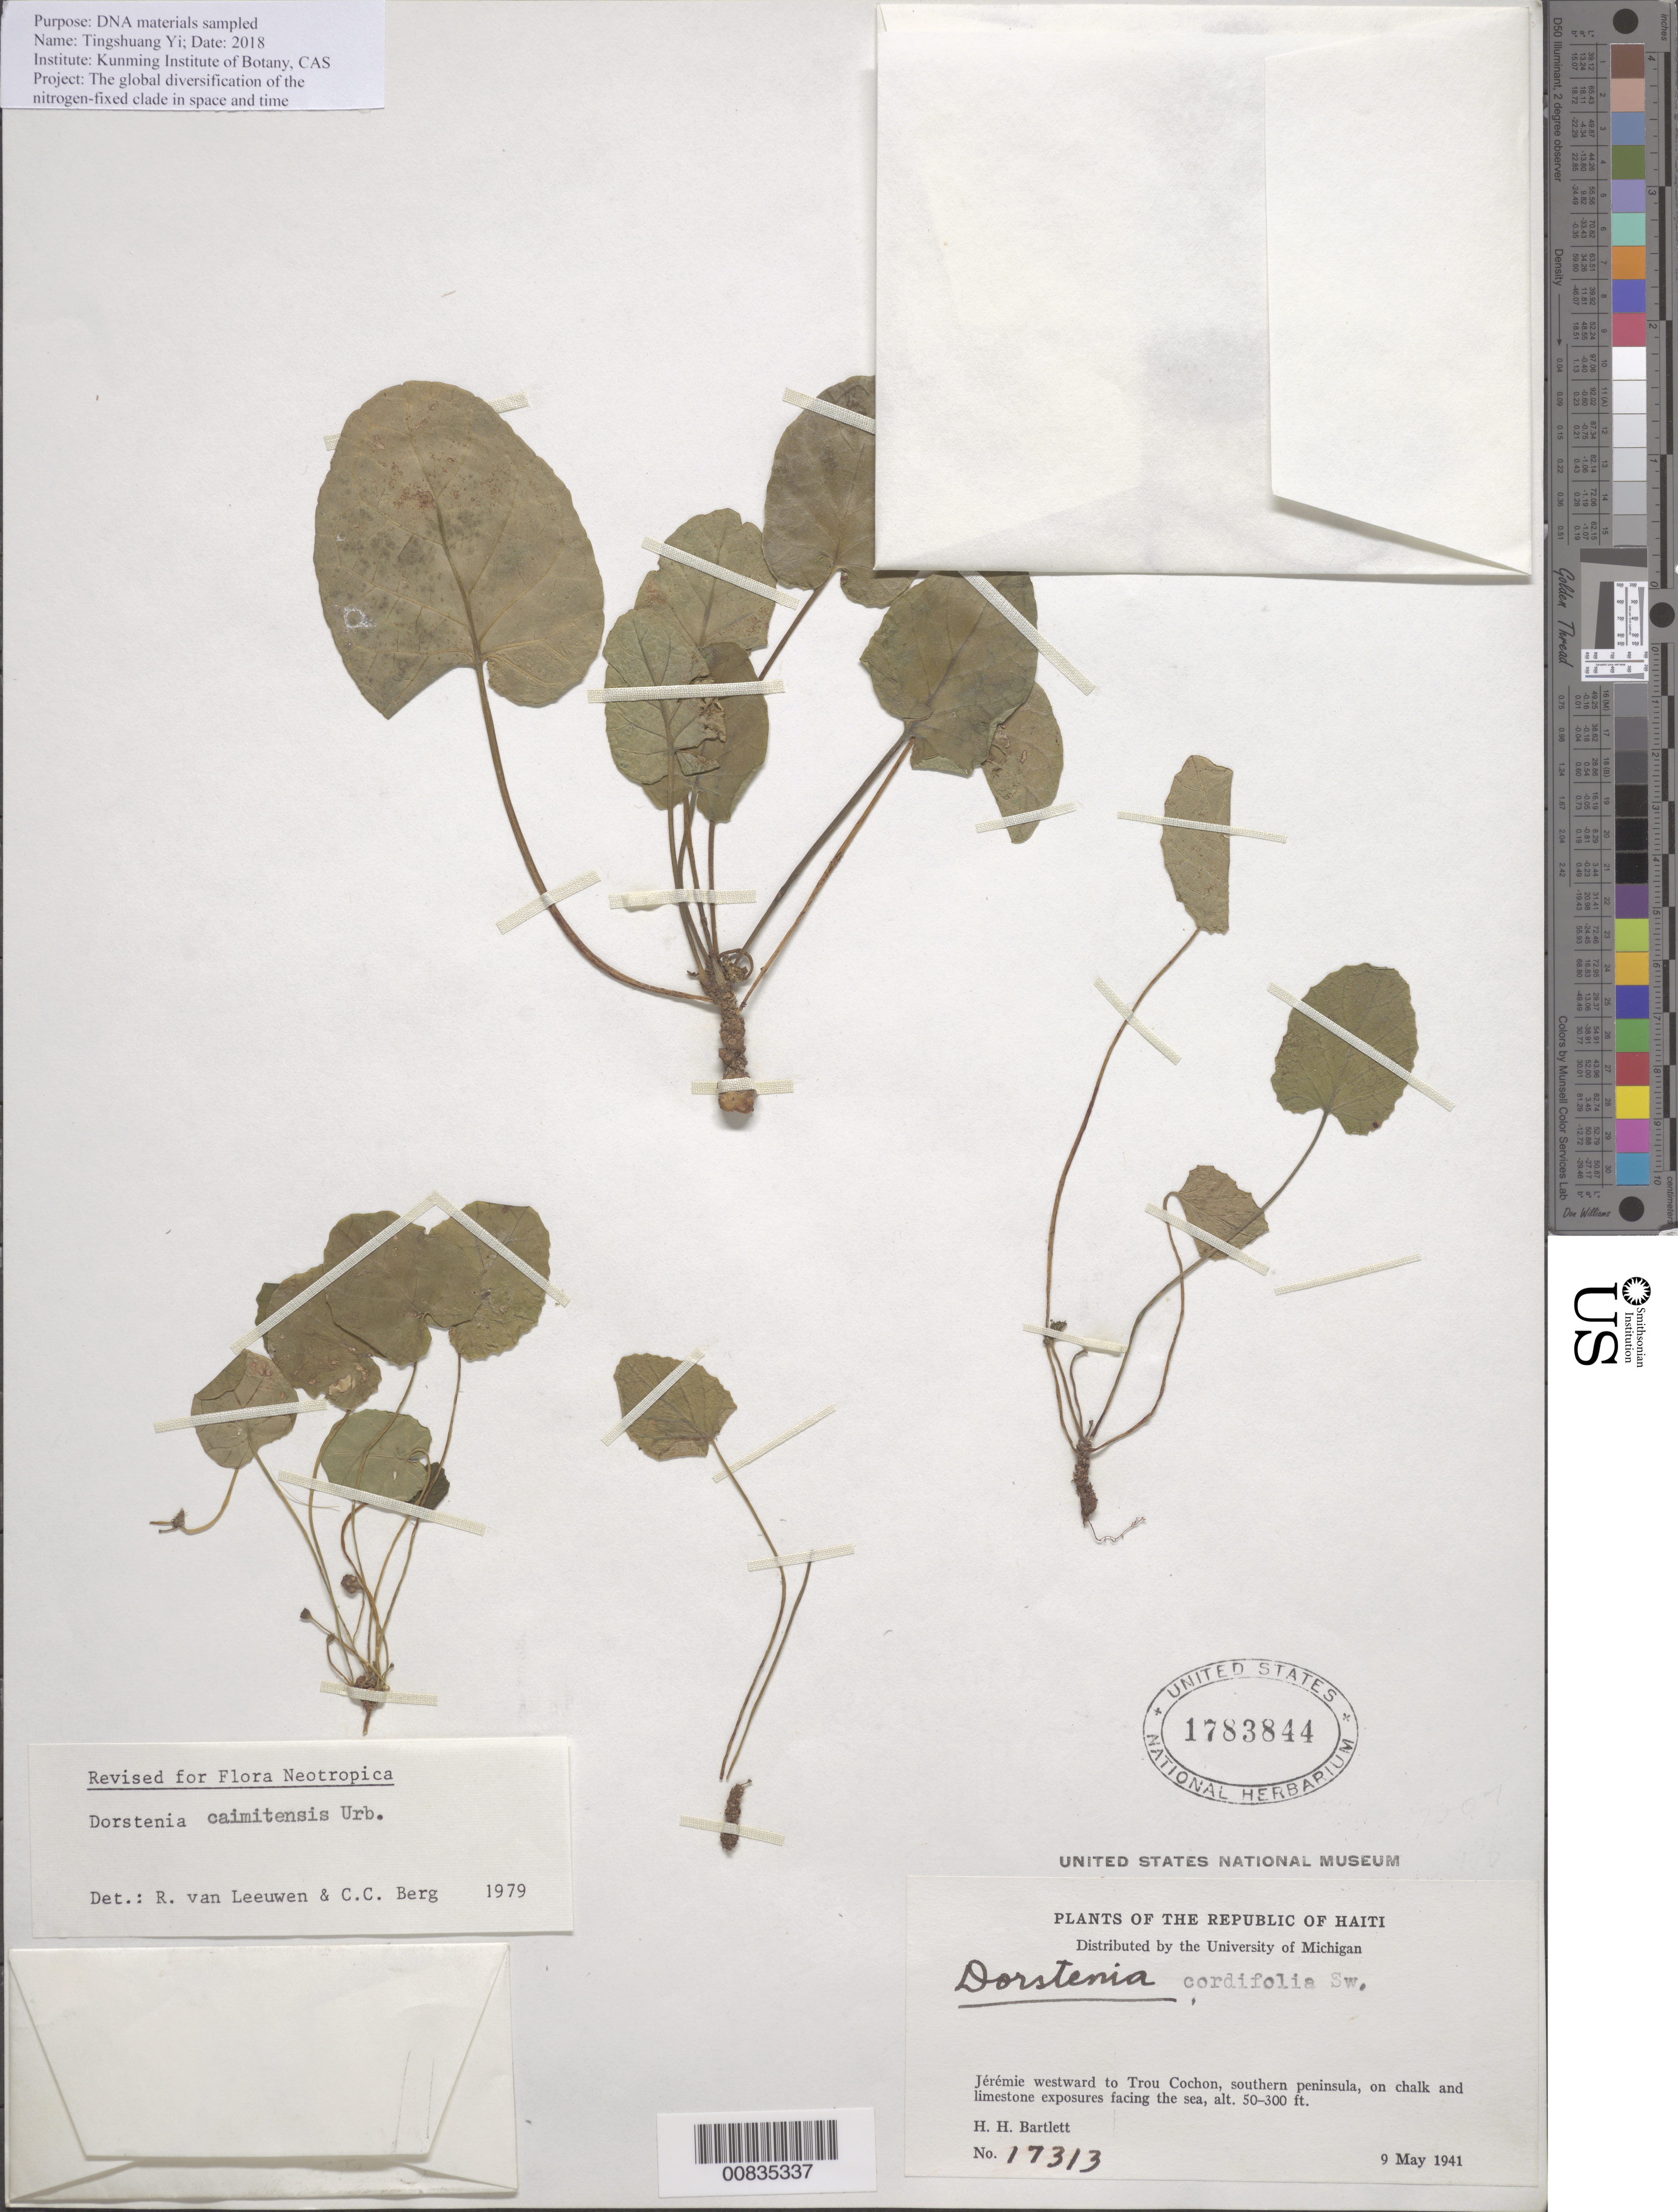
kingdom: Plantae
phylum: Tracheophyta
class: Magnoliopsida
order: Rosales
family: Moraceae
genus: Dorstenia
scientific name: Dorstenia caimitensis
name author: Urb.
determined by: Berg, C. C.; Leeuwen, R. van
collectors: H. H. Bartlett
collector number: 17313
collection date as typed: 09 May 1941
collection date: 1941-05-09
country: Haiti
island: Hispaniola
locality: Jérémie westward to Trou Cochon, southern peninsula.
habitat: On chalk and limestone exposures facing the sea.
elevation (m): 15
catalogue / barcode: US 1783844